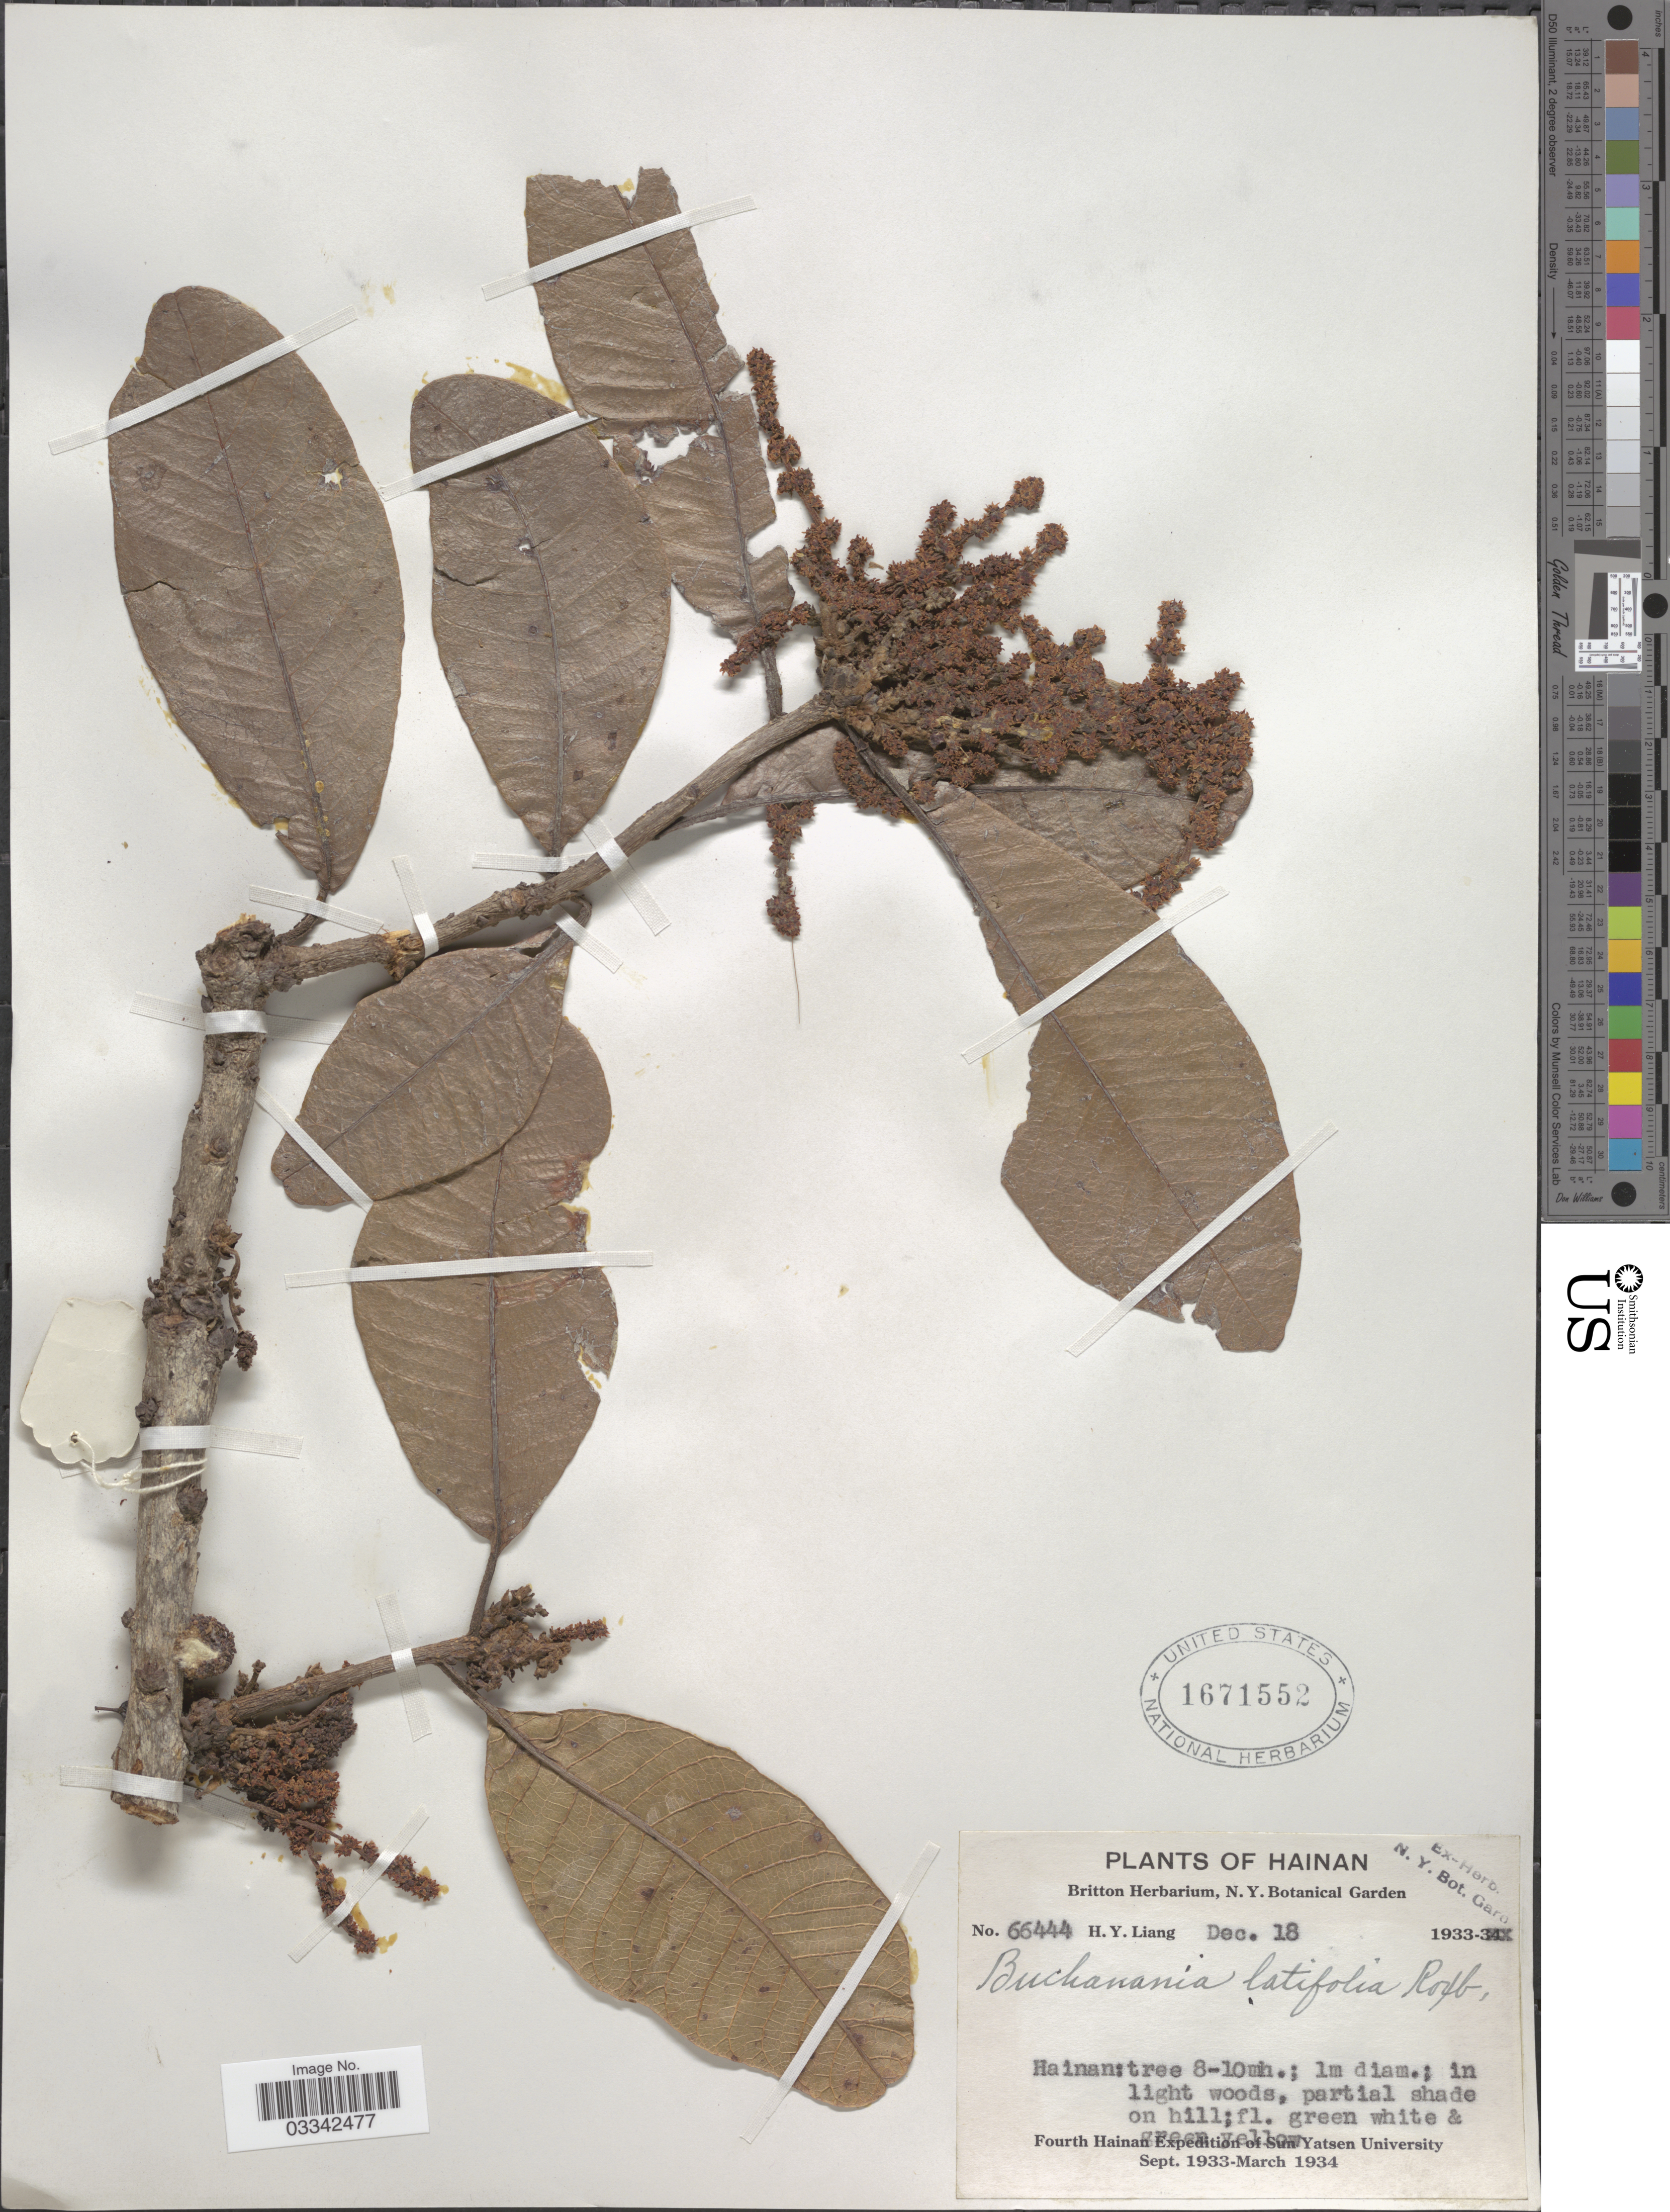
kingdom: Plantae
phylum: Tracheophyta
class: Magnoliopsida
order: Sapindales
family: Anacardiaceae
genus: Buchanania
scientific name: Buchanania latifolia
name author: Roxb.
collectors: H. Y. Liang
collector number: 66444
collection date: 1933-12-18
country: China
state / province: Hainan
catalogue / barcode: US 1671552